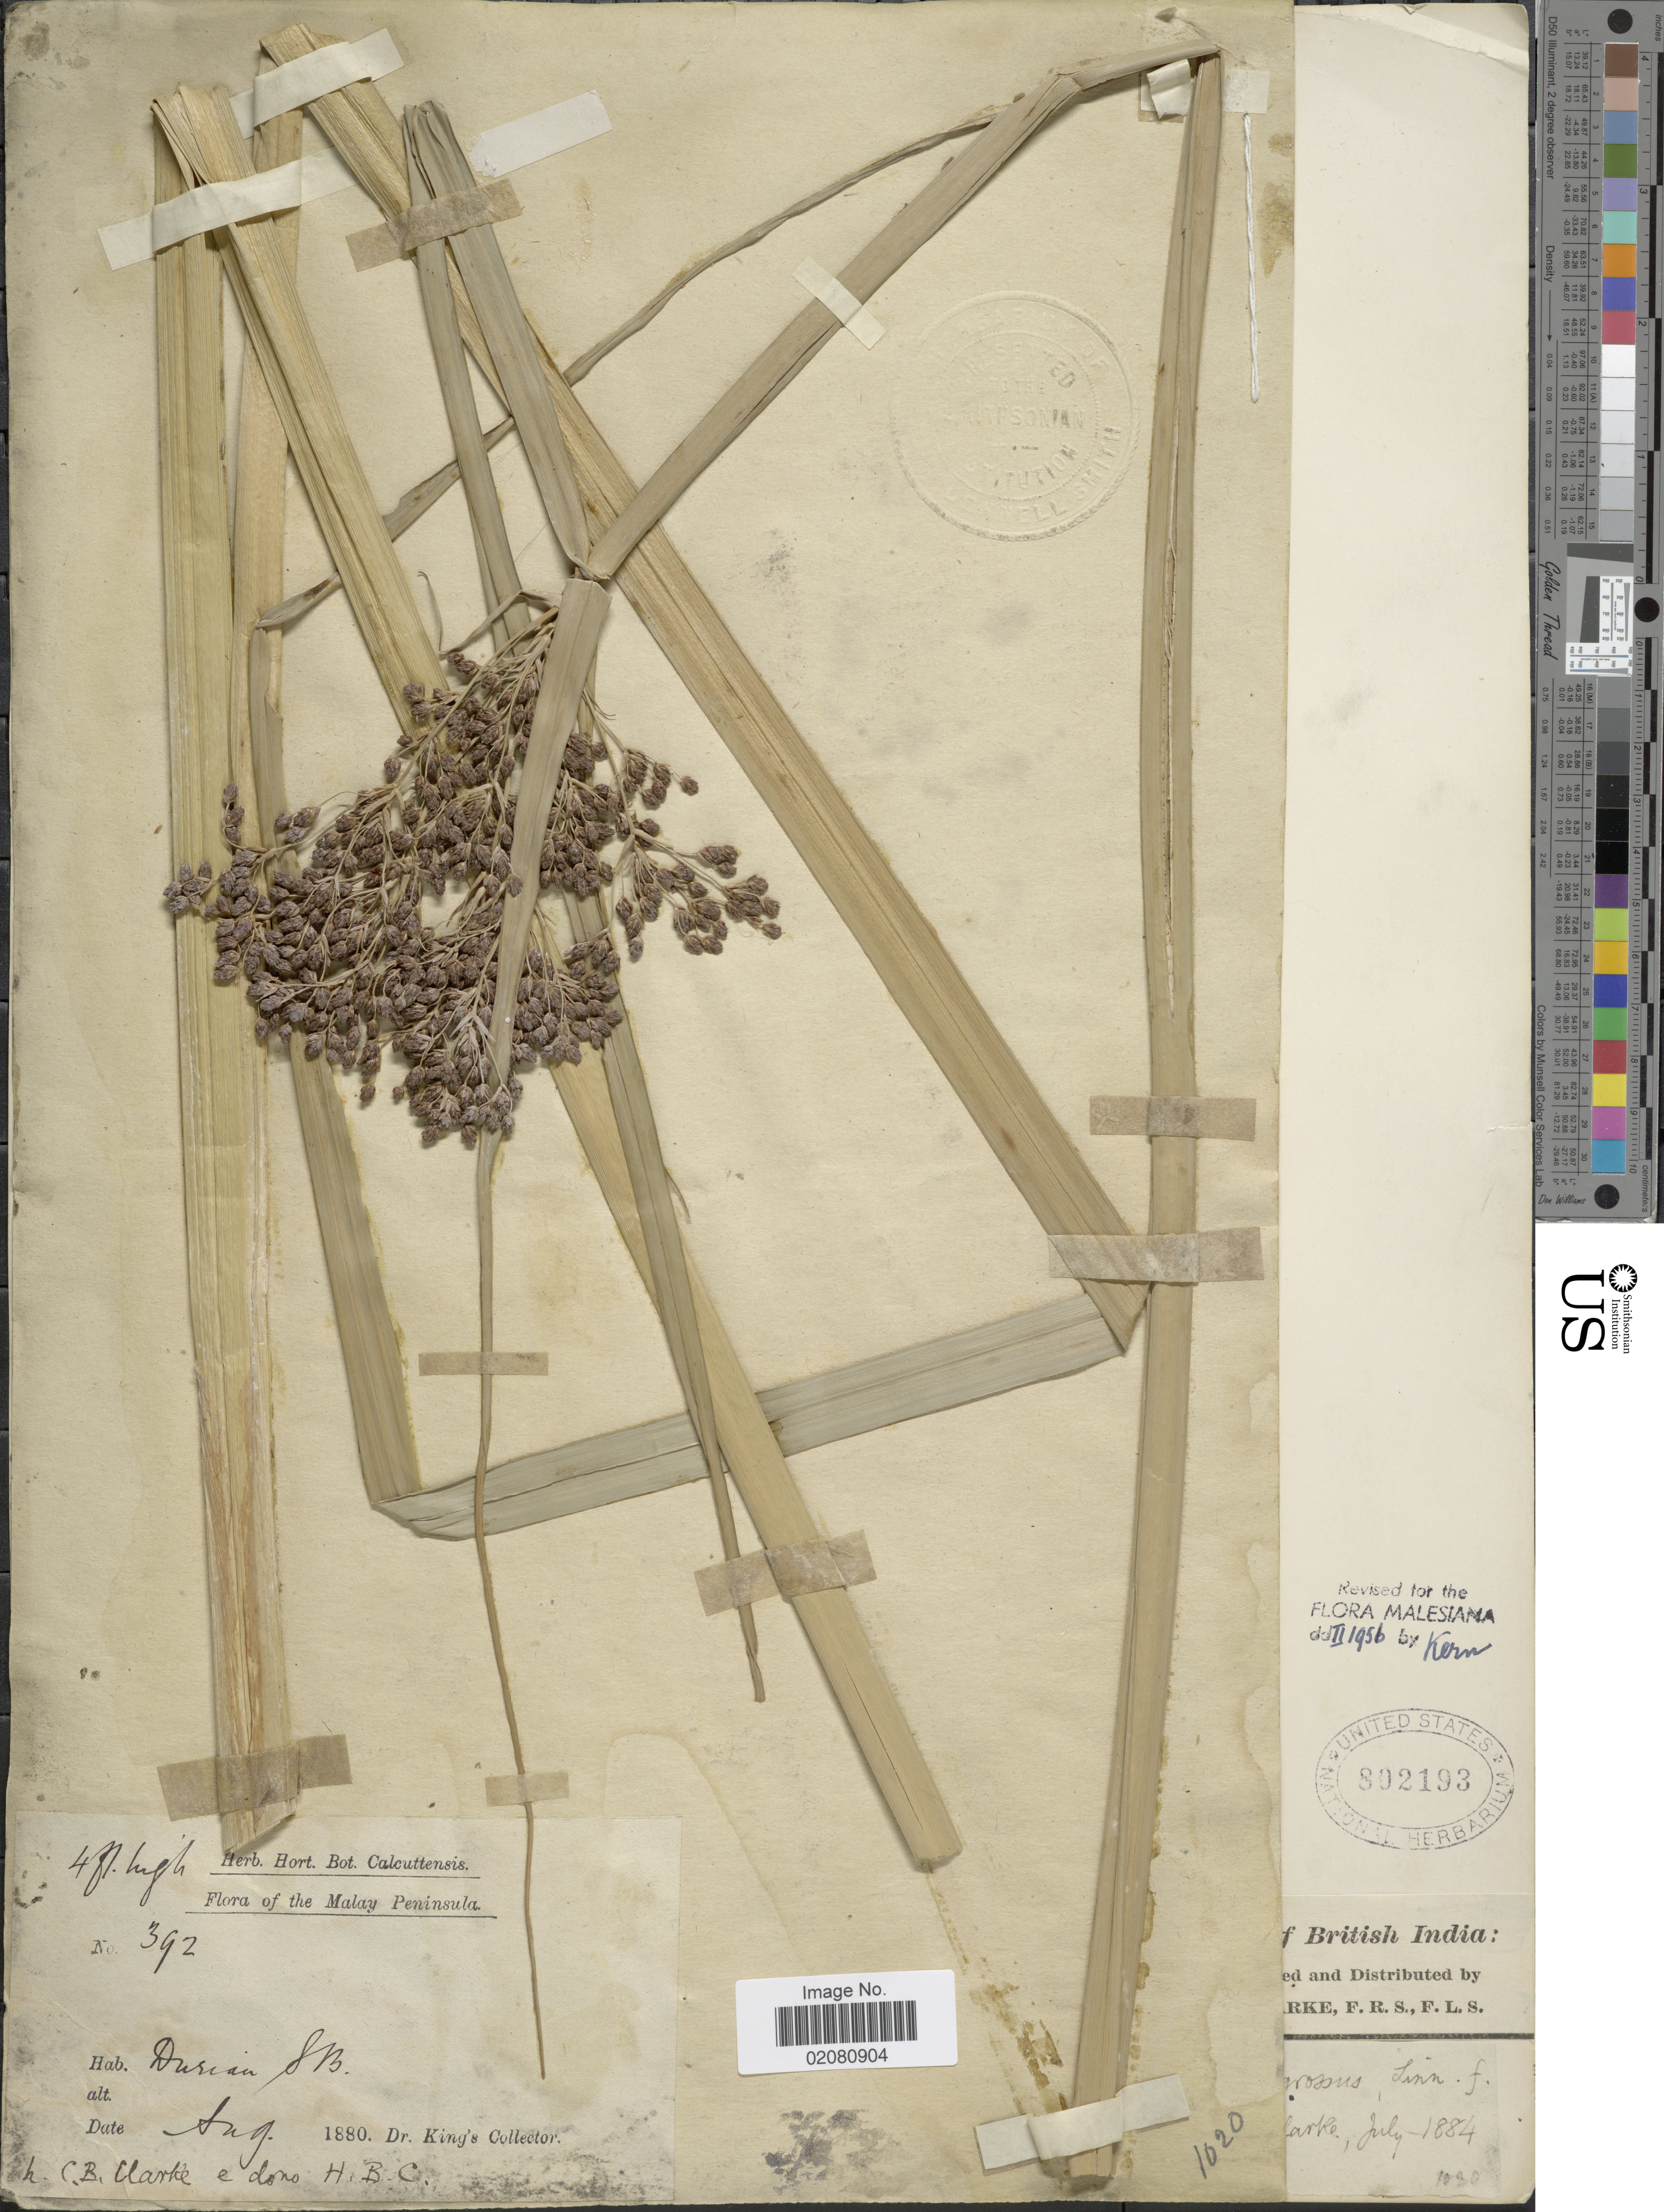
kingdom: Plantae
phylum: Tracheophyta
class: Liliopsida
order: Poales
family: Cyperaceae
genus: Actinoscirpus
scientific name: Actinoscirpus grossus var. grossus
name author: (L. f.) Goetgh. & D.A. Simpson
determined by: Strong, M. T., (US), Smithsonian Institution - National Museum of Natural History (UNITED STATES)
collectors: Dr. King's collector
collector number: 392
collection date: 1880-08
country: Malaysia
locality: Malay Peninsula. Durian, S.B.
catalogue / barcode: US 802193